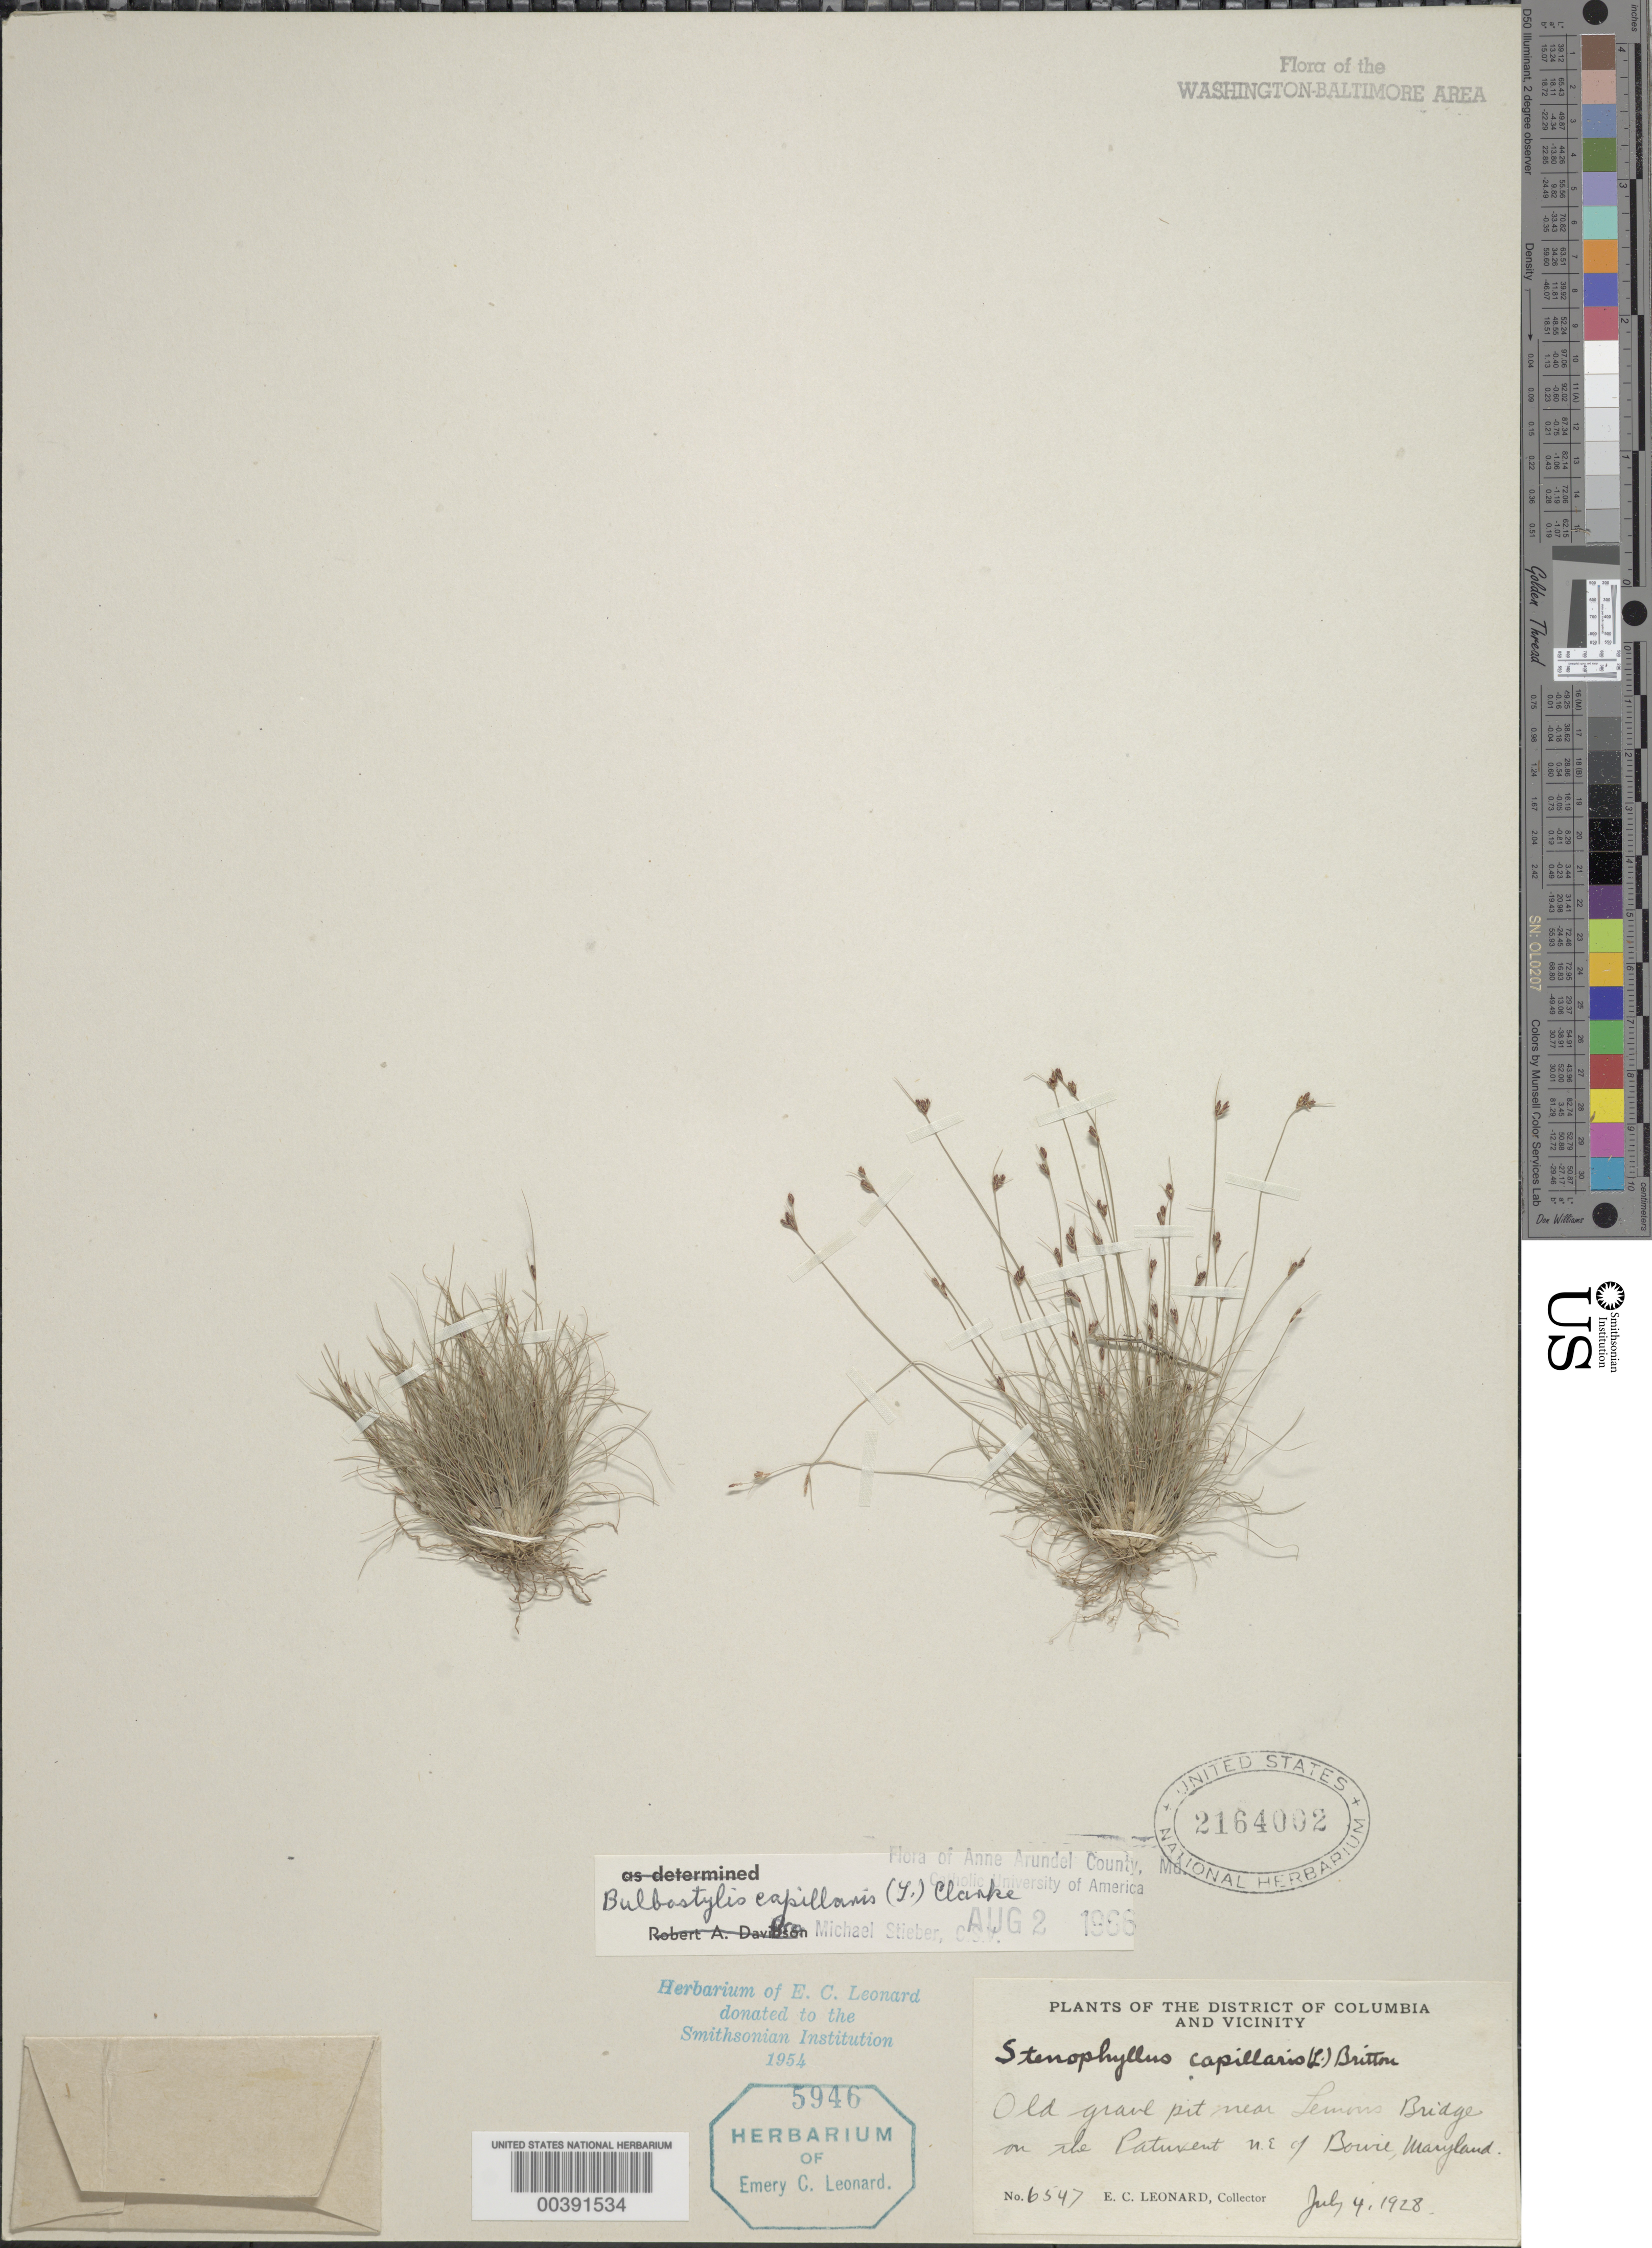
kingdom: Plantae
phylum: Tracheophyta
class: Liliopsida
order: Poales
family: Cyperaceae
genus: Bulbostylis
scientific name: Bulbostylis capillaris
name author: (L.) Kunth ex C.B. Clarke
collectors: E. C. Leonard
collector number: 6547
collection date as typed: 04 Jul 1928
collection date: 1928-07-04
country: United States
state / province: Maryland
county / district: Prince George's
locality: Lemons Bridge, Patuxent River, northeast of Bowie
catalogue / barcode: US 2164002